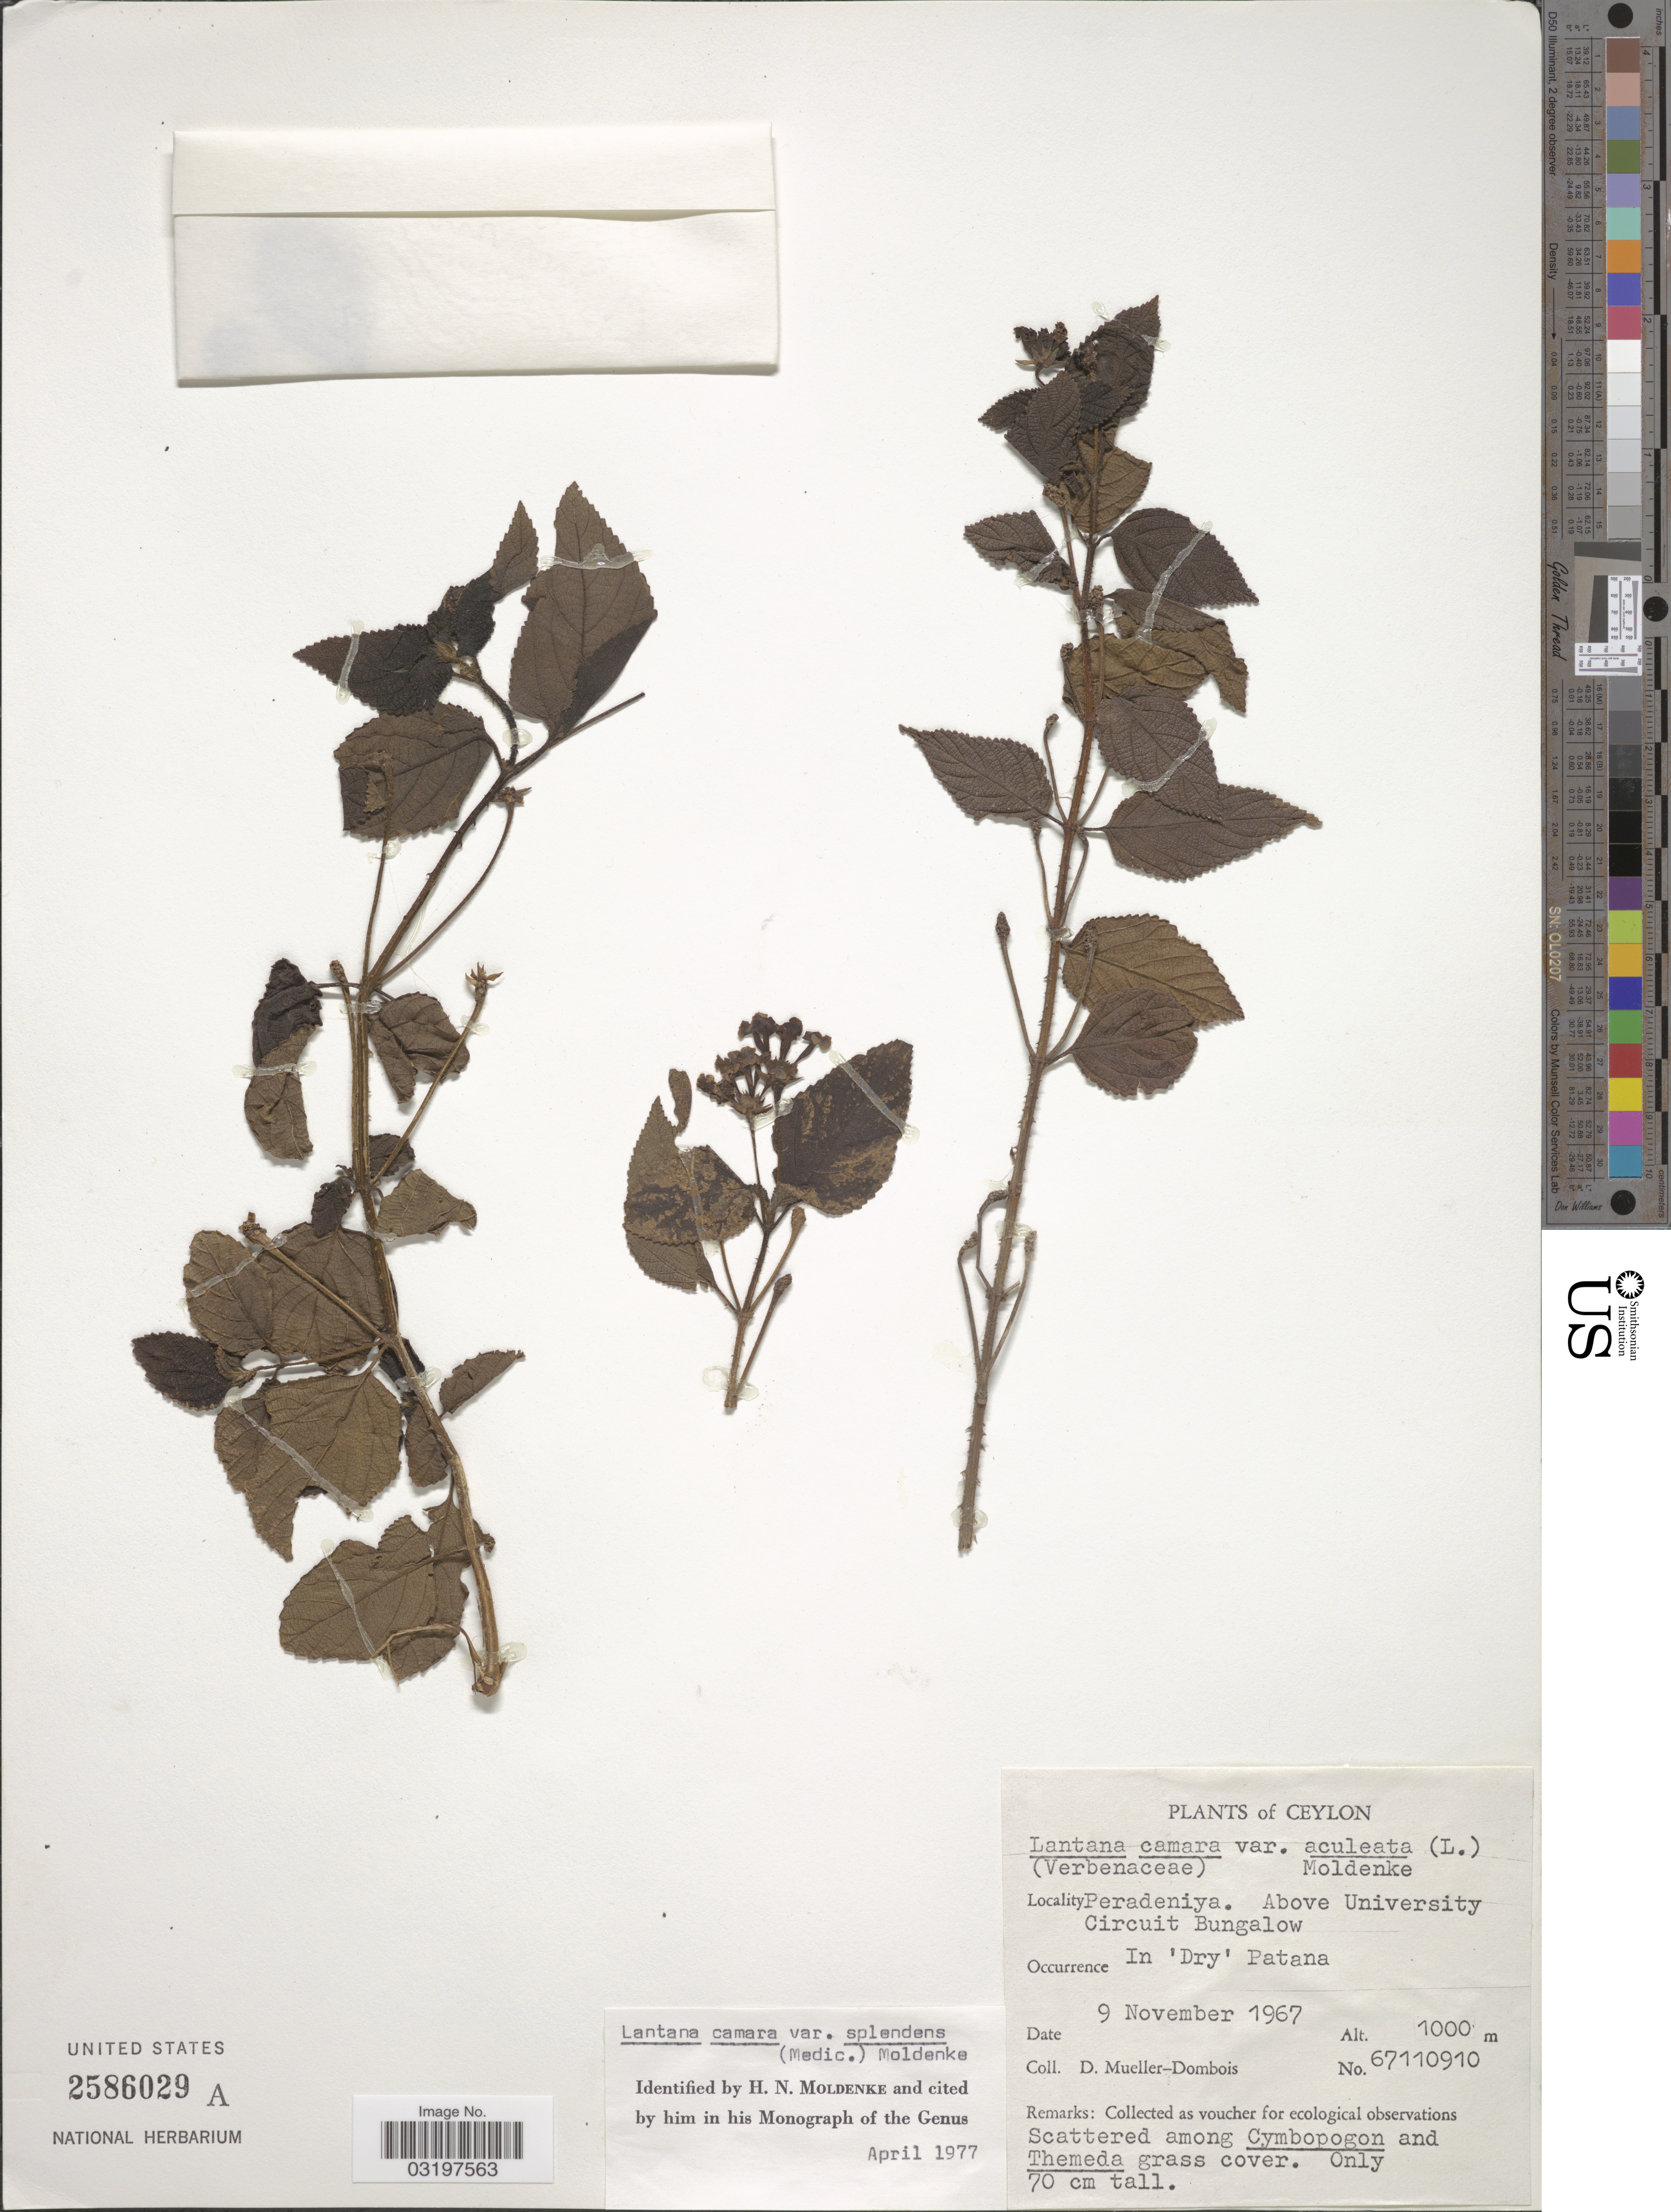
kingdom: Plantae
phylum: Tracheophyta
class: Magnoliopsida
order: Lamiales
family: Verbenaceae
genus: Lantana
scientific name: Lantana camara var. splendens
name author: Moldenke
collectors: D. Mueller-Dombois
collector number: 67110910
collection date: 1967-11-09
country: Sri Lanka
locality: Ceylon. Peradeniya. Above University Circuit Bungalow. In 'Dry' Patana.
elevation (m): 1000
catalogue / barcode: US 2586029A